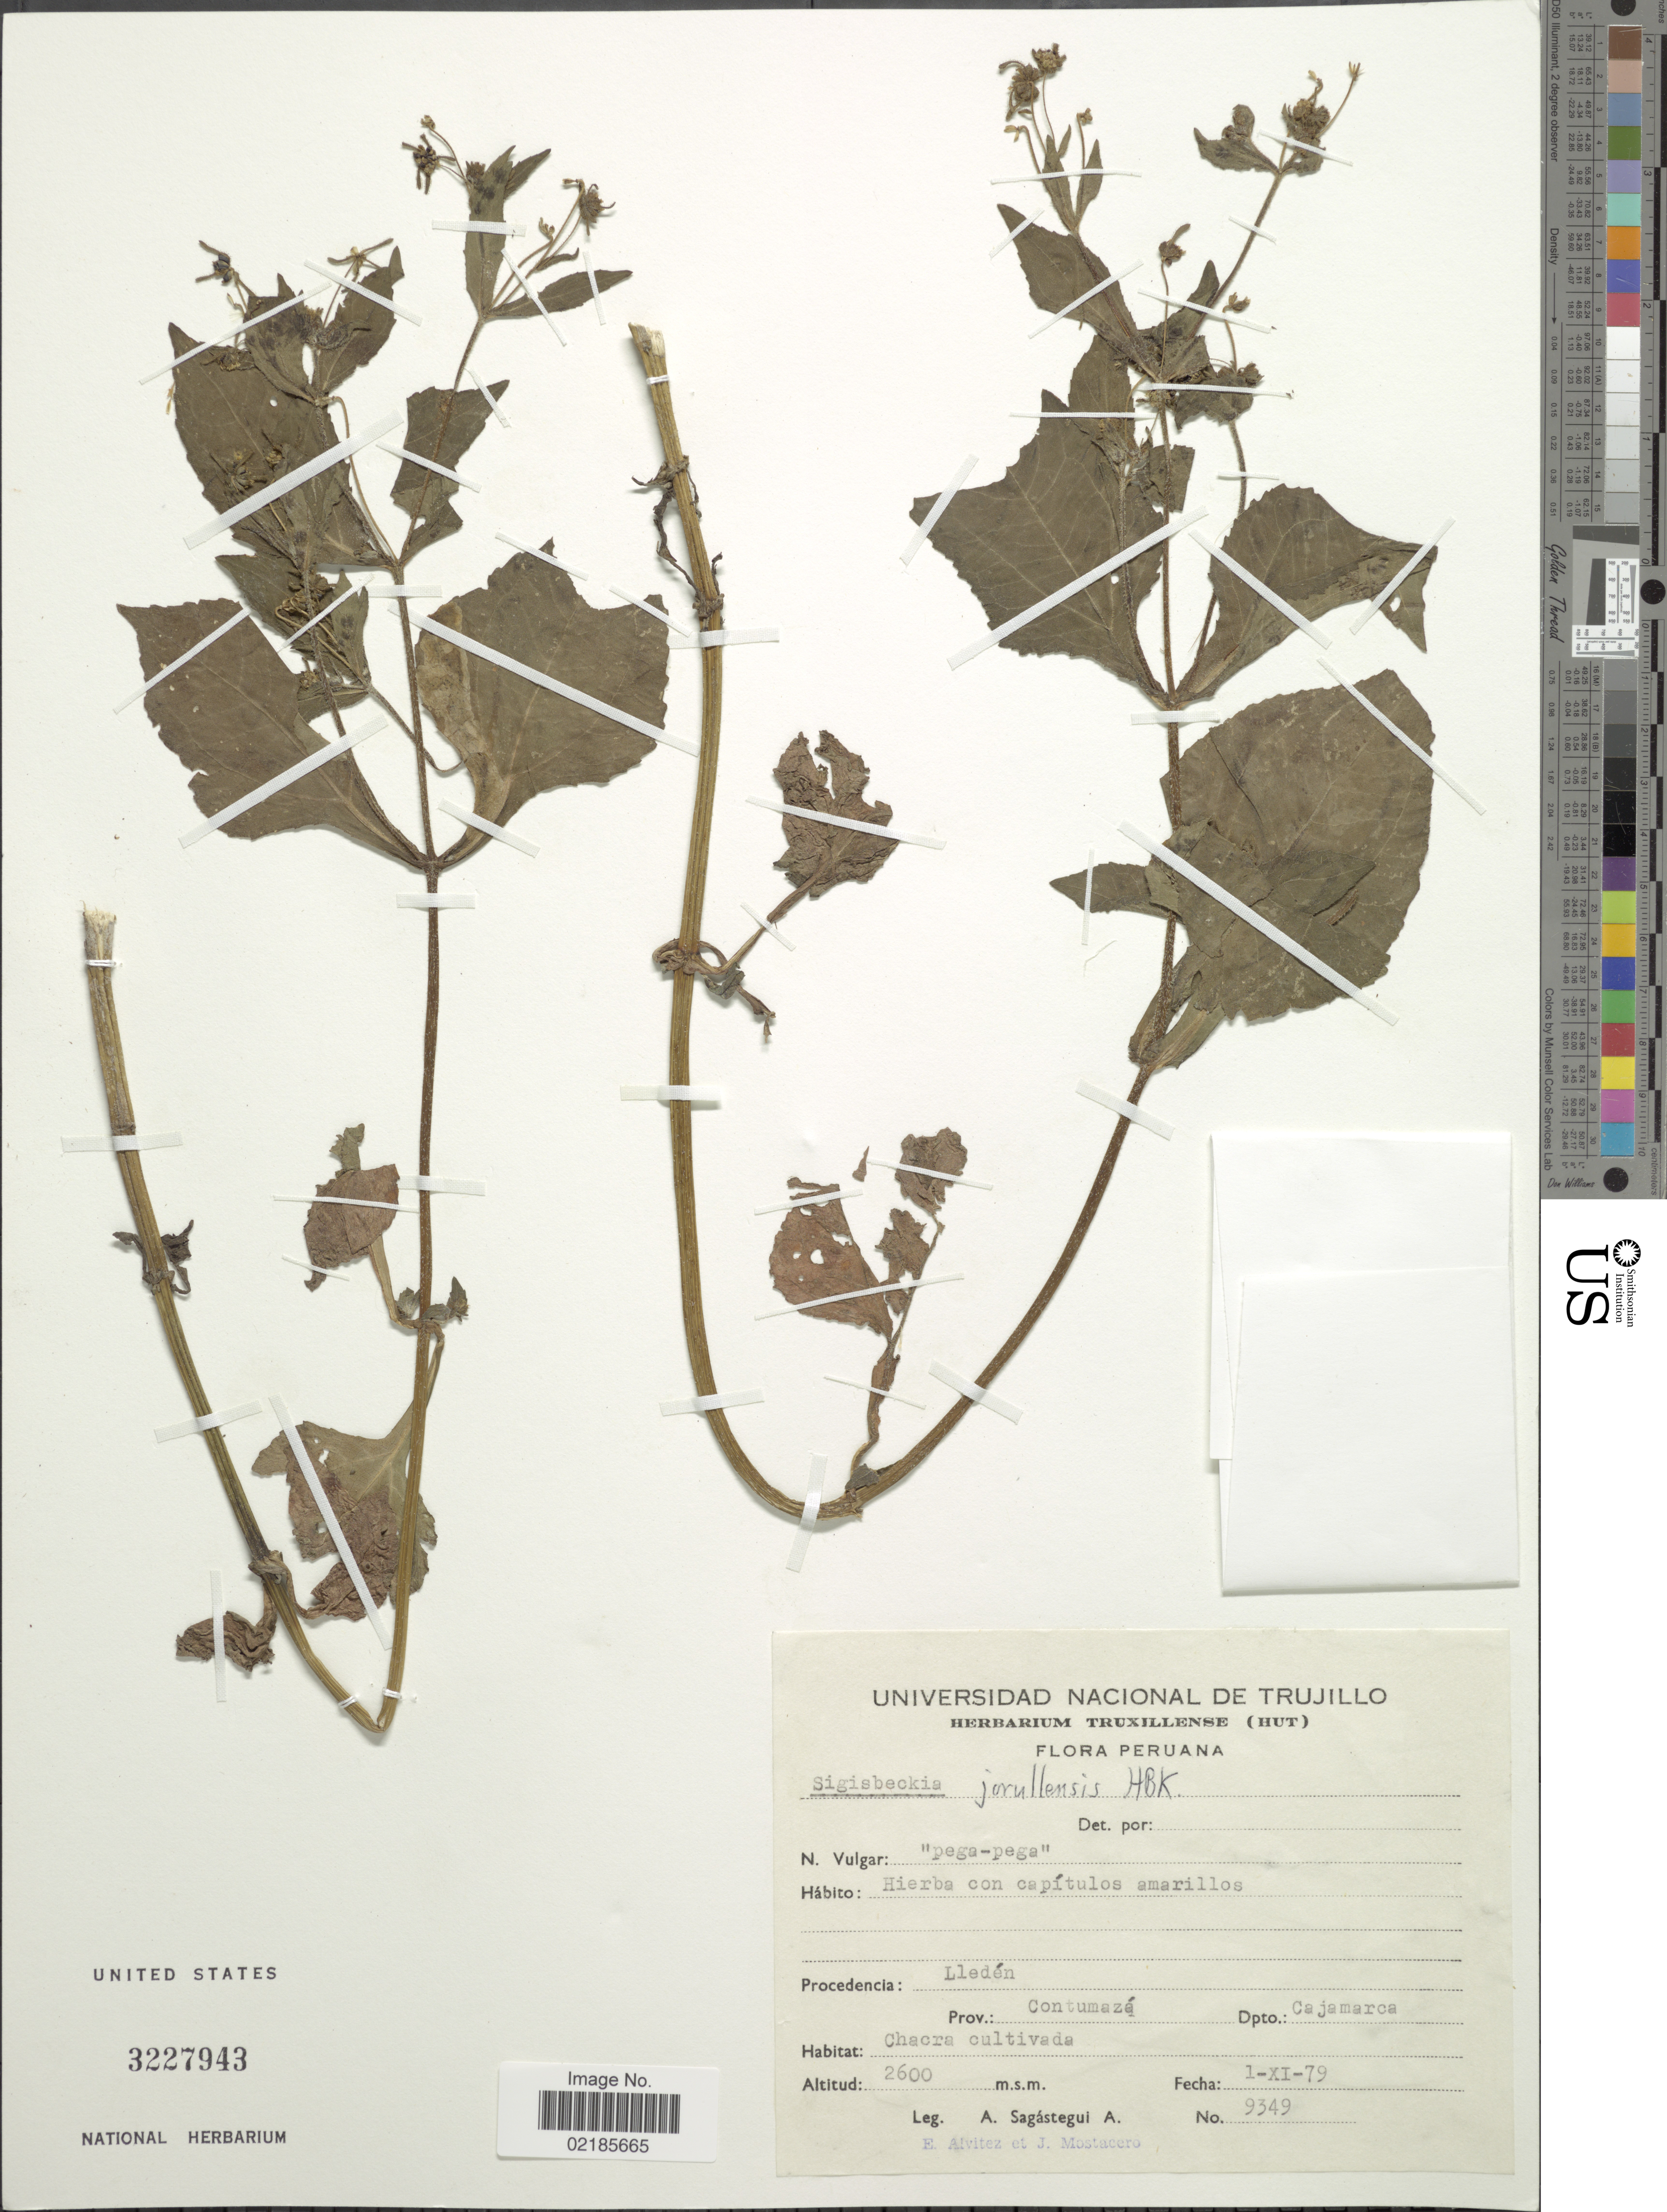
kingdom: Plantae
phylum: Tracheophyta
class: Magnoliopsida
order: Asterales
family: Asteraceae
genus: Sigesbeckia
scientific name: Sigesbeckia jorullensis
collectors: A. Sagástegui A.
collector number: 9349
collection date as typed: Transcribed d/m/y: 1/11/79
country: Peru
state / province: Cajamarca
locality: Hierba con capítulos amarillos, Procedenia: Lledén, Prov: Contumazá, Dpto: Cajamarca, Chacra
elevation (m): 2600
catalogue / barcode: US 3227943